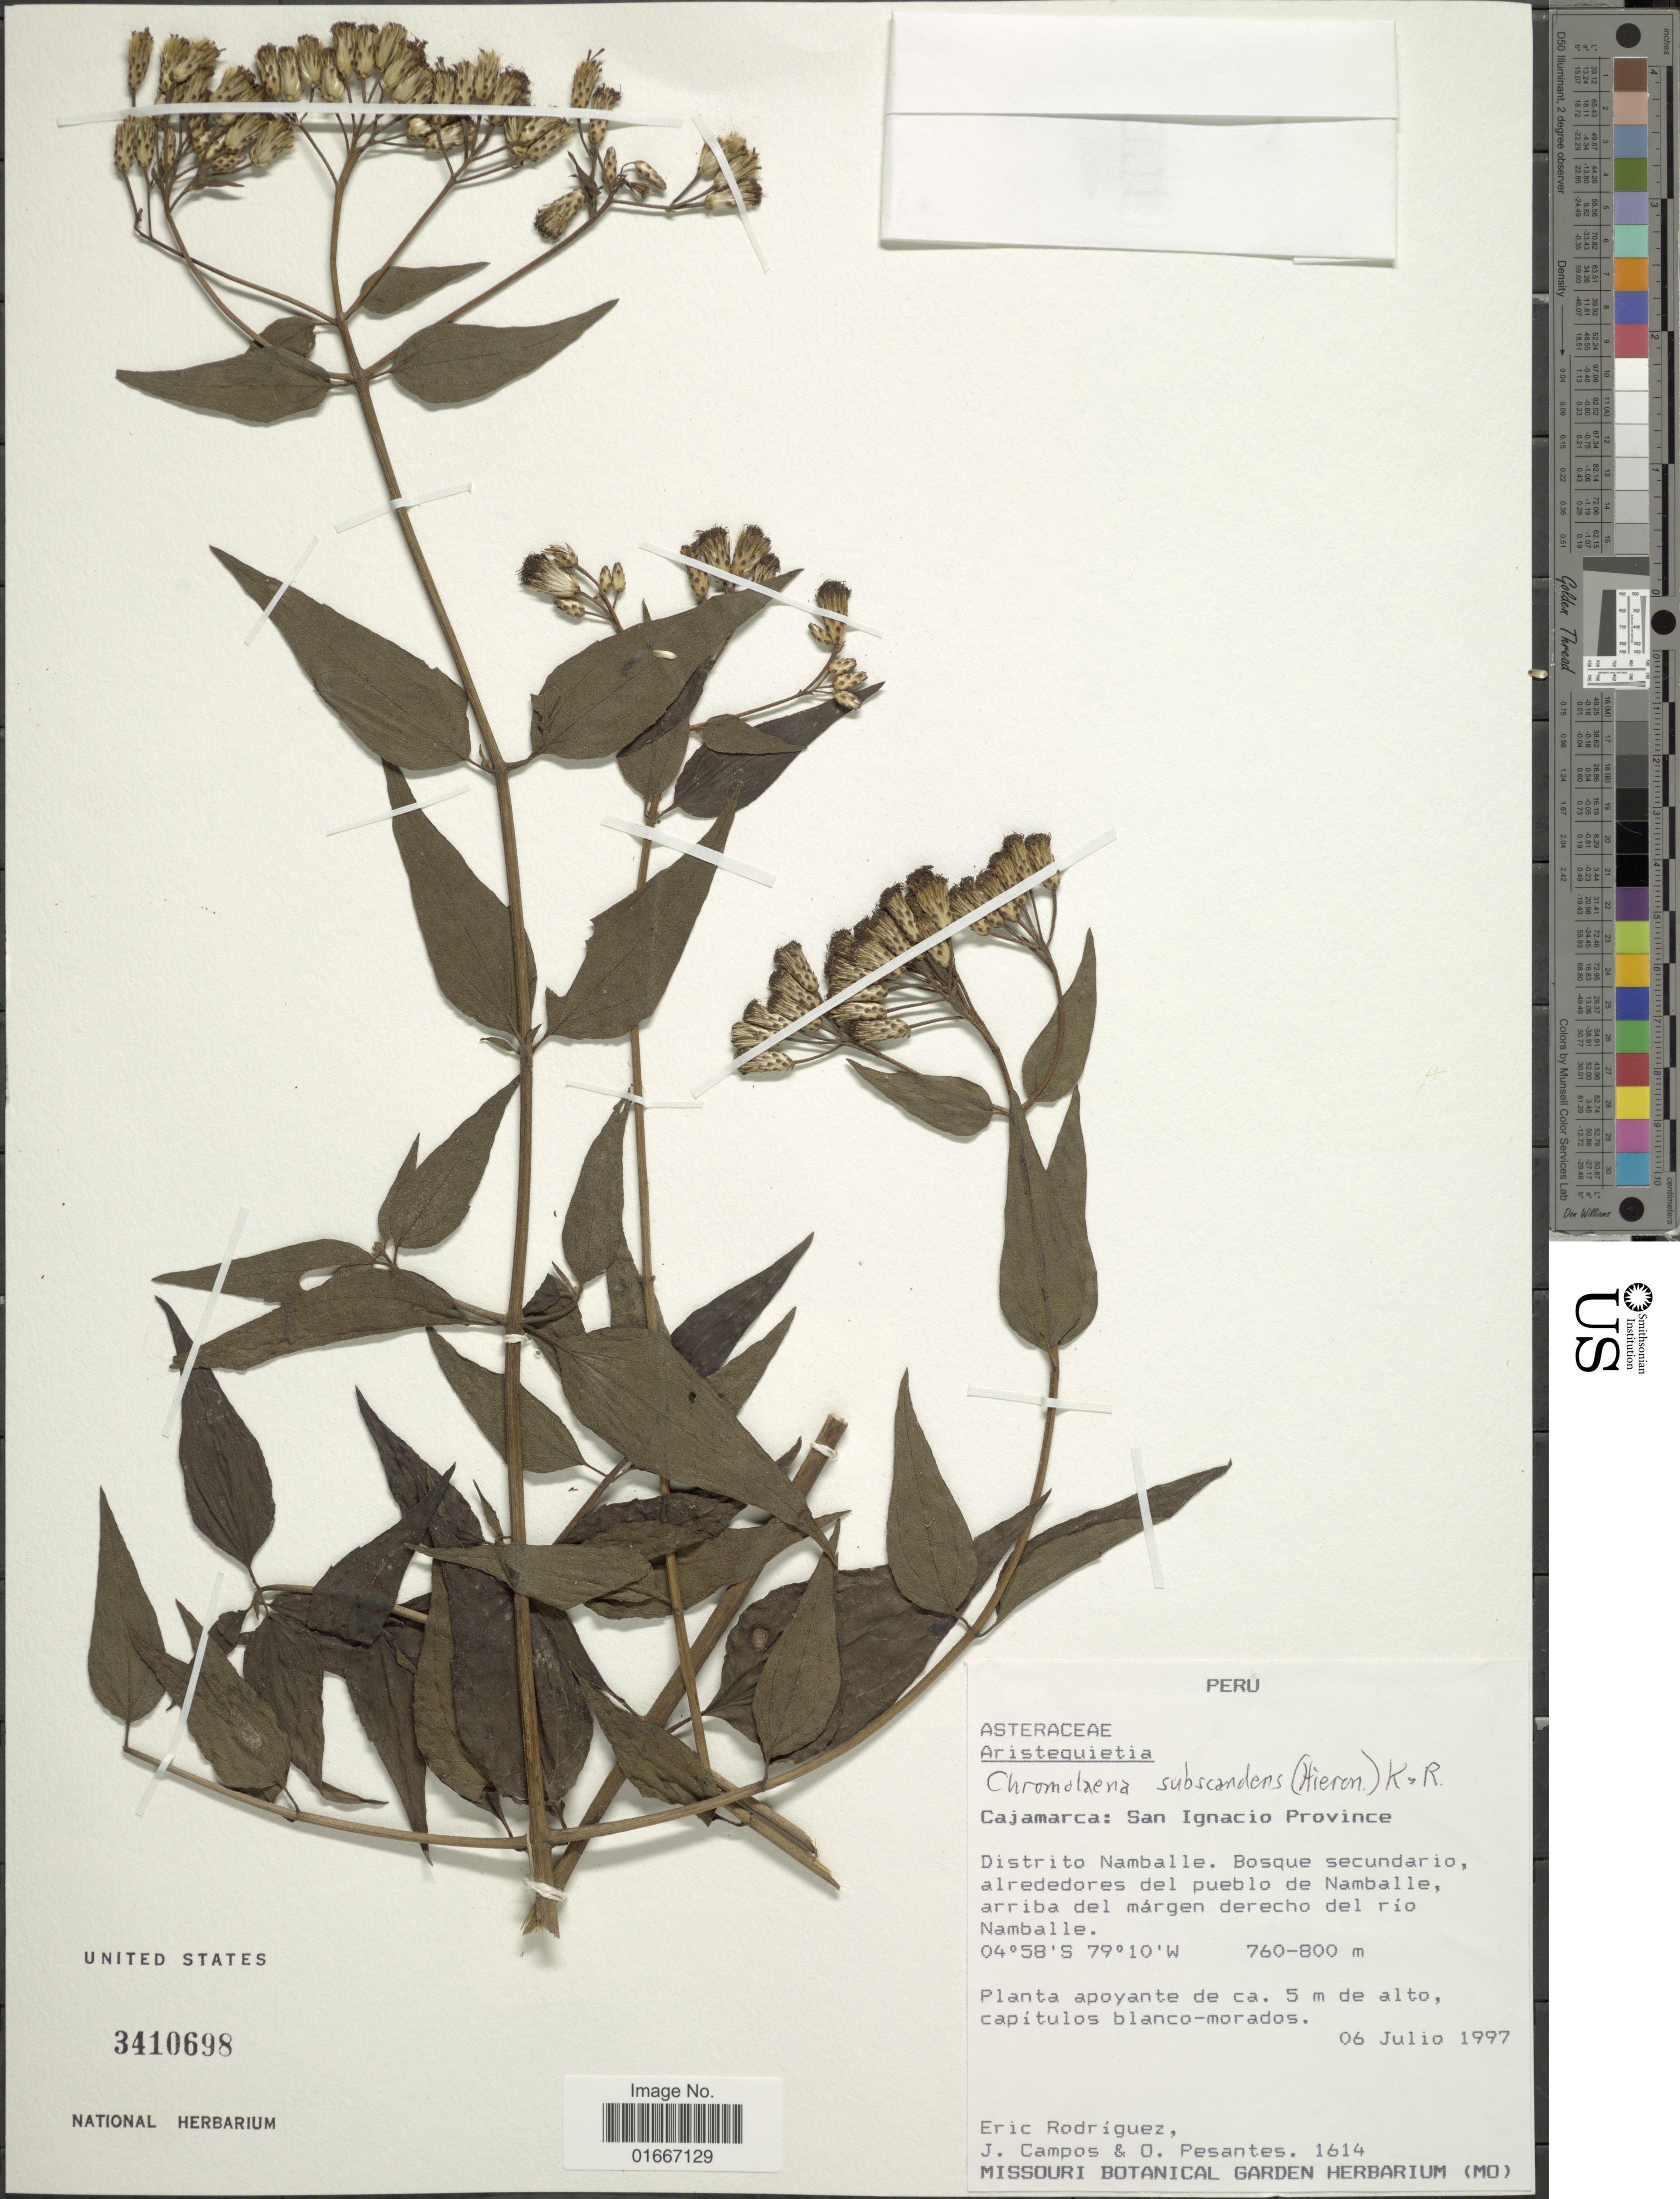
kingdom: Plantae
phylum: Tracheophyta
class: Magnoliopsida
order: Asterales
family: Asteraceae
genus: Chromolaena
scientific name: Chromolaena subscandens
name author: (Hieron.) R.M. King & H. Rob.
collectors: E. Rodriguez, J. Campos & O. Pesantes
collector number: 1614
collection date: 1997-07-06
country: Peru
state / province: Cajamarca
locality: Peru. Cajamarca: San Ignacio Province. Distrito Namballe. Bosque secundario, alrededores del pueblo de Namballe, arriba del margen derecho del rio Namballe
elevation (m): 760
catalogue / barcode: US 3410698